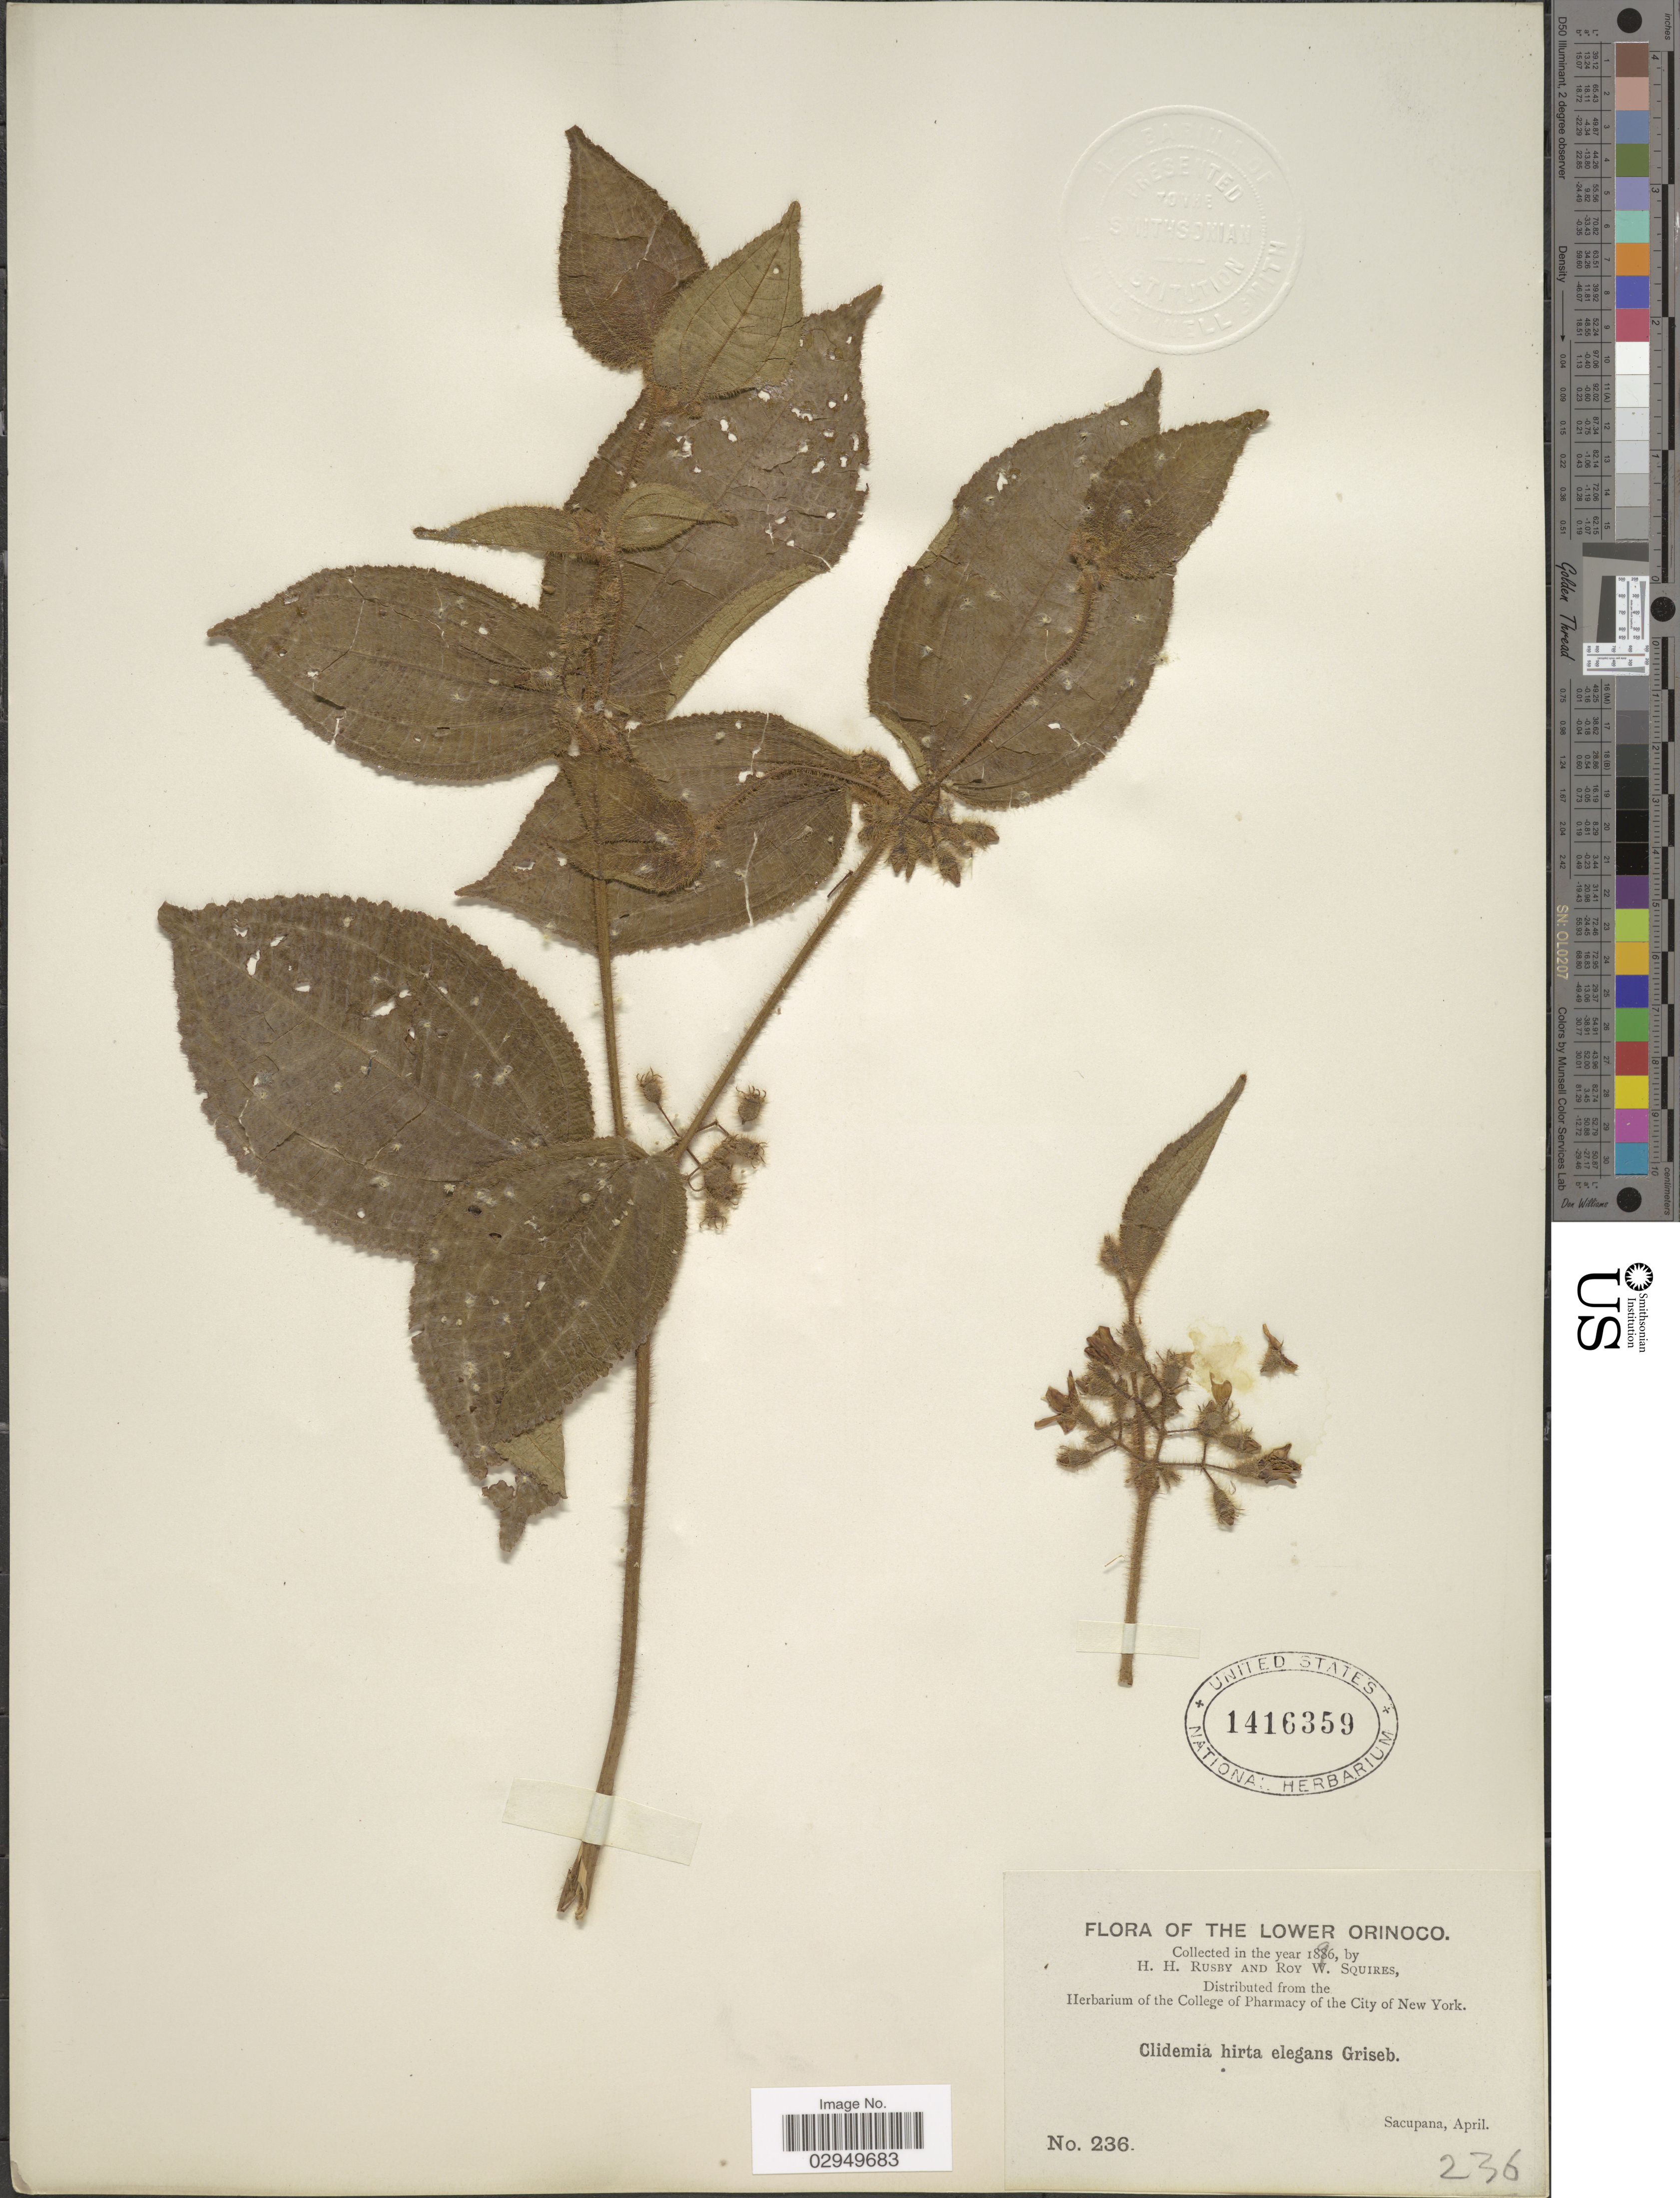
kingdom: Plantae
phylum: Tracheophyta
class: Magnoliopsida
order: Myrtales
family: Melastomataceae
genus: Clidemia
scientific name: Clidemia hirta var. elegans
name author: (Aubl.) Griseb.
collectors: H. H. Rusby & R. Squires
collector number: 236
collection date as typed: April 1896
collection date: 1896-04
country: Venezuela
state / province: Delta Amacuro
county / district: Antonio Díaz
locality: Lower Orinoco, Sacupana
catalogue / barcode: US 1416359